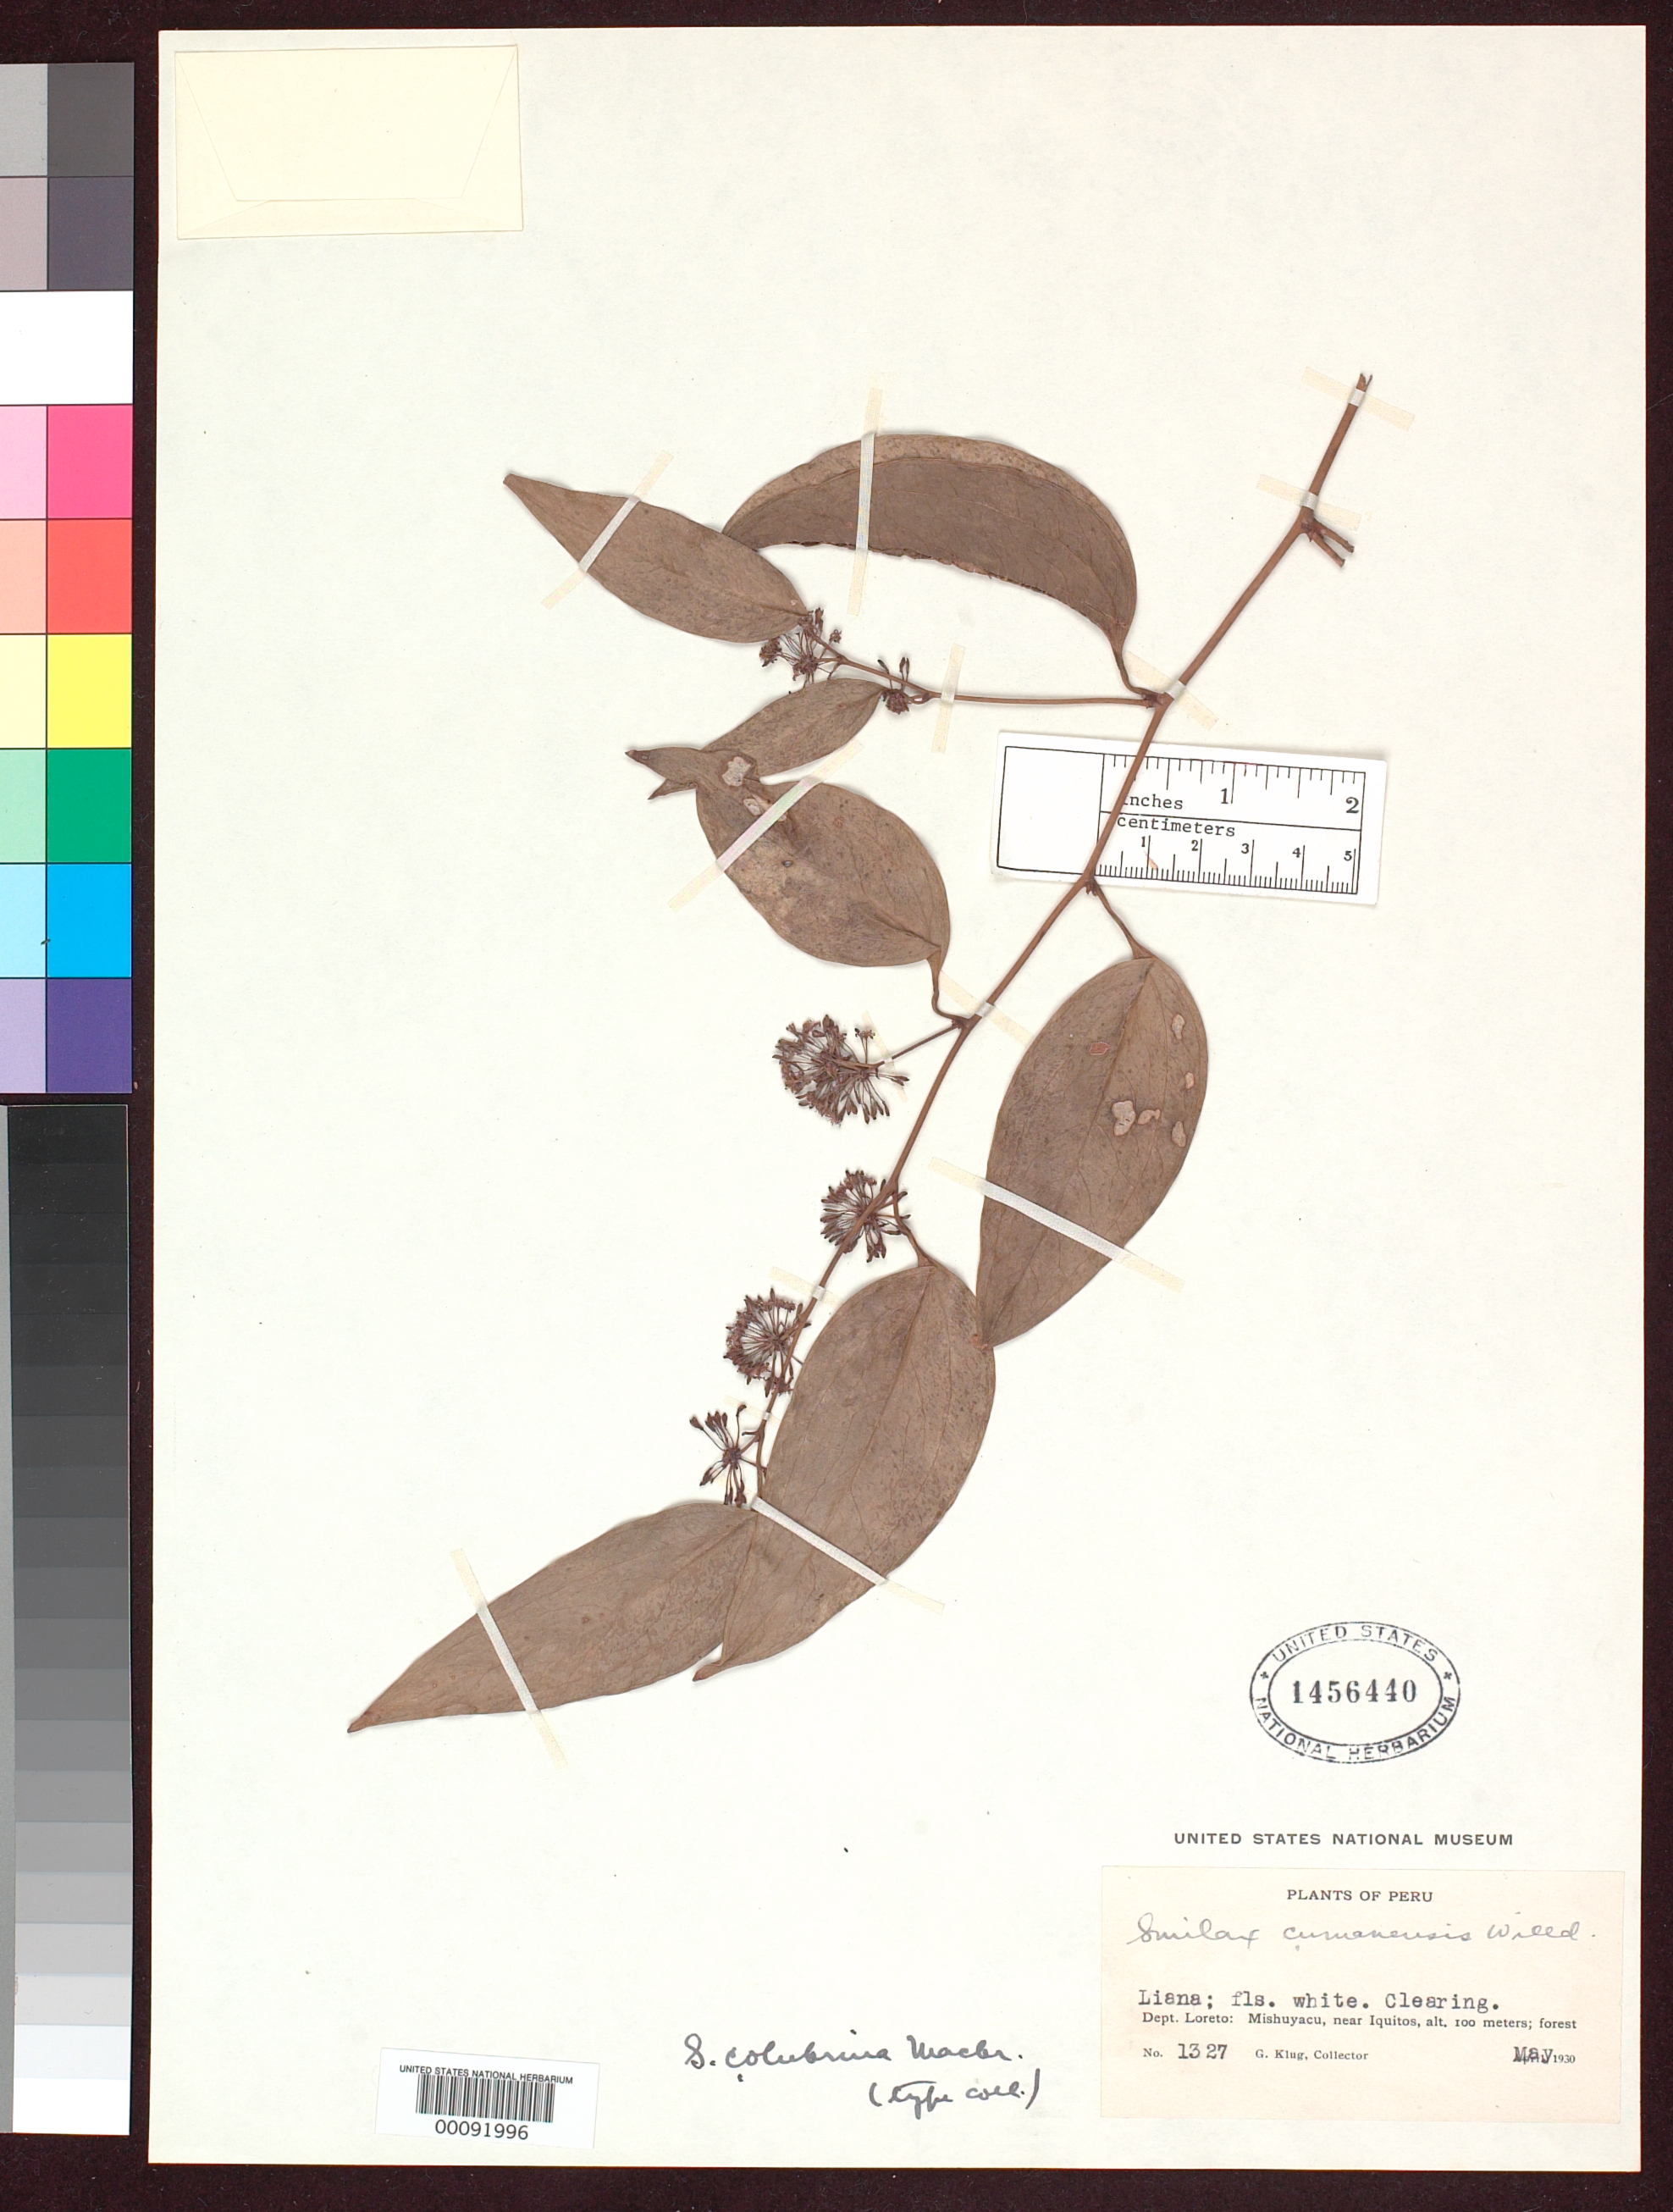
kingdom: Plantae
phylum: Tracheophyta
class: Liliopsida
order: Liliales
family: Smilacaceae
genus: Smilax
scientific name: Smilax colubrina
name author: J.F. Macbr.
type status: Isotype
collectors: G. Klug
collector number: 1327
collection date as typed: May 1930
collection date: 1930-05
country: Peru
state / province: Loreto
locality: Mishuyacu, near Iquitos.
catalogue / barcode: US 1456440